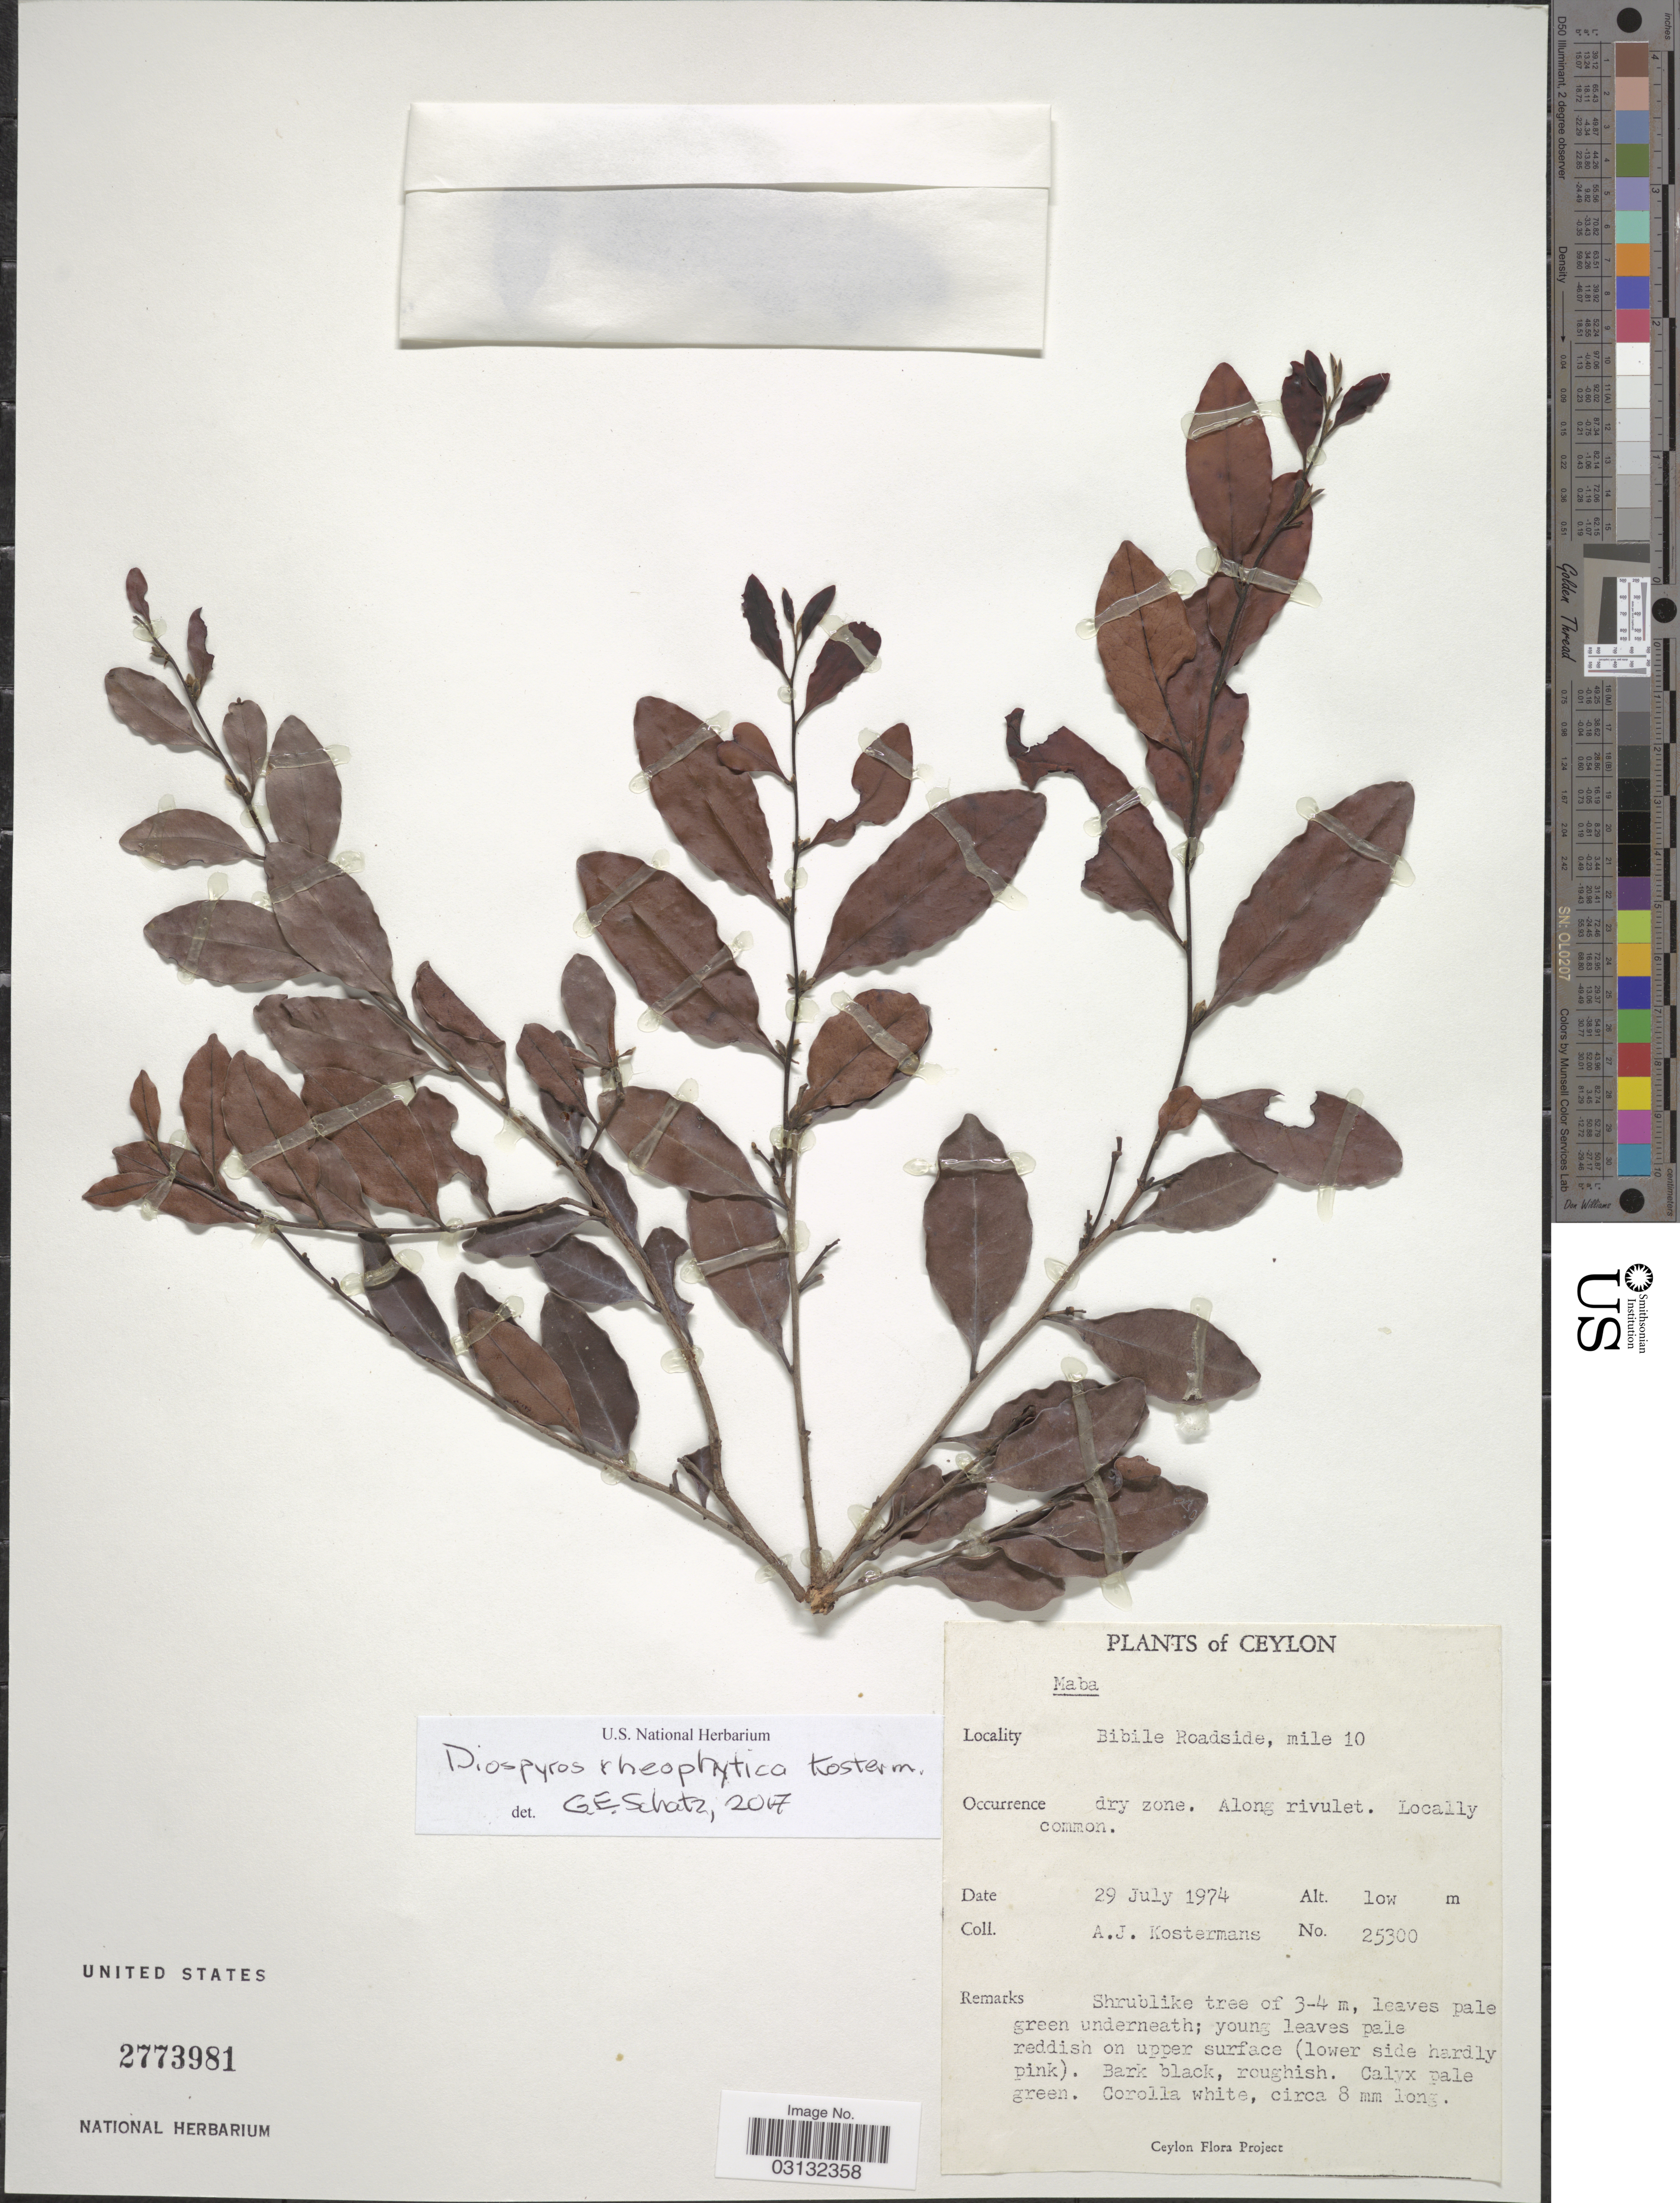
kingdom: Plantae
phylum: Tracheophyta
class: Magnoliopsida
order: Ericales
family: Ebenaceae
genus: Diospyros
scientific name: Diospyros rheophytica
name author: Kosterm.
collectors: A. J. G. Kostermans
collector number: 25300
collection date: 1974-07-29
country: Sri Lanka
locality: Ceylon. Bibile Roadside, mile 10.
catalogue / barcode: US 2773981